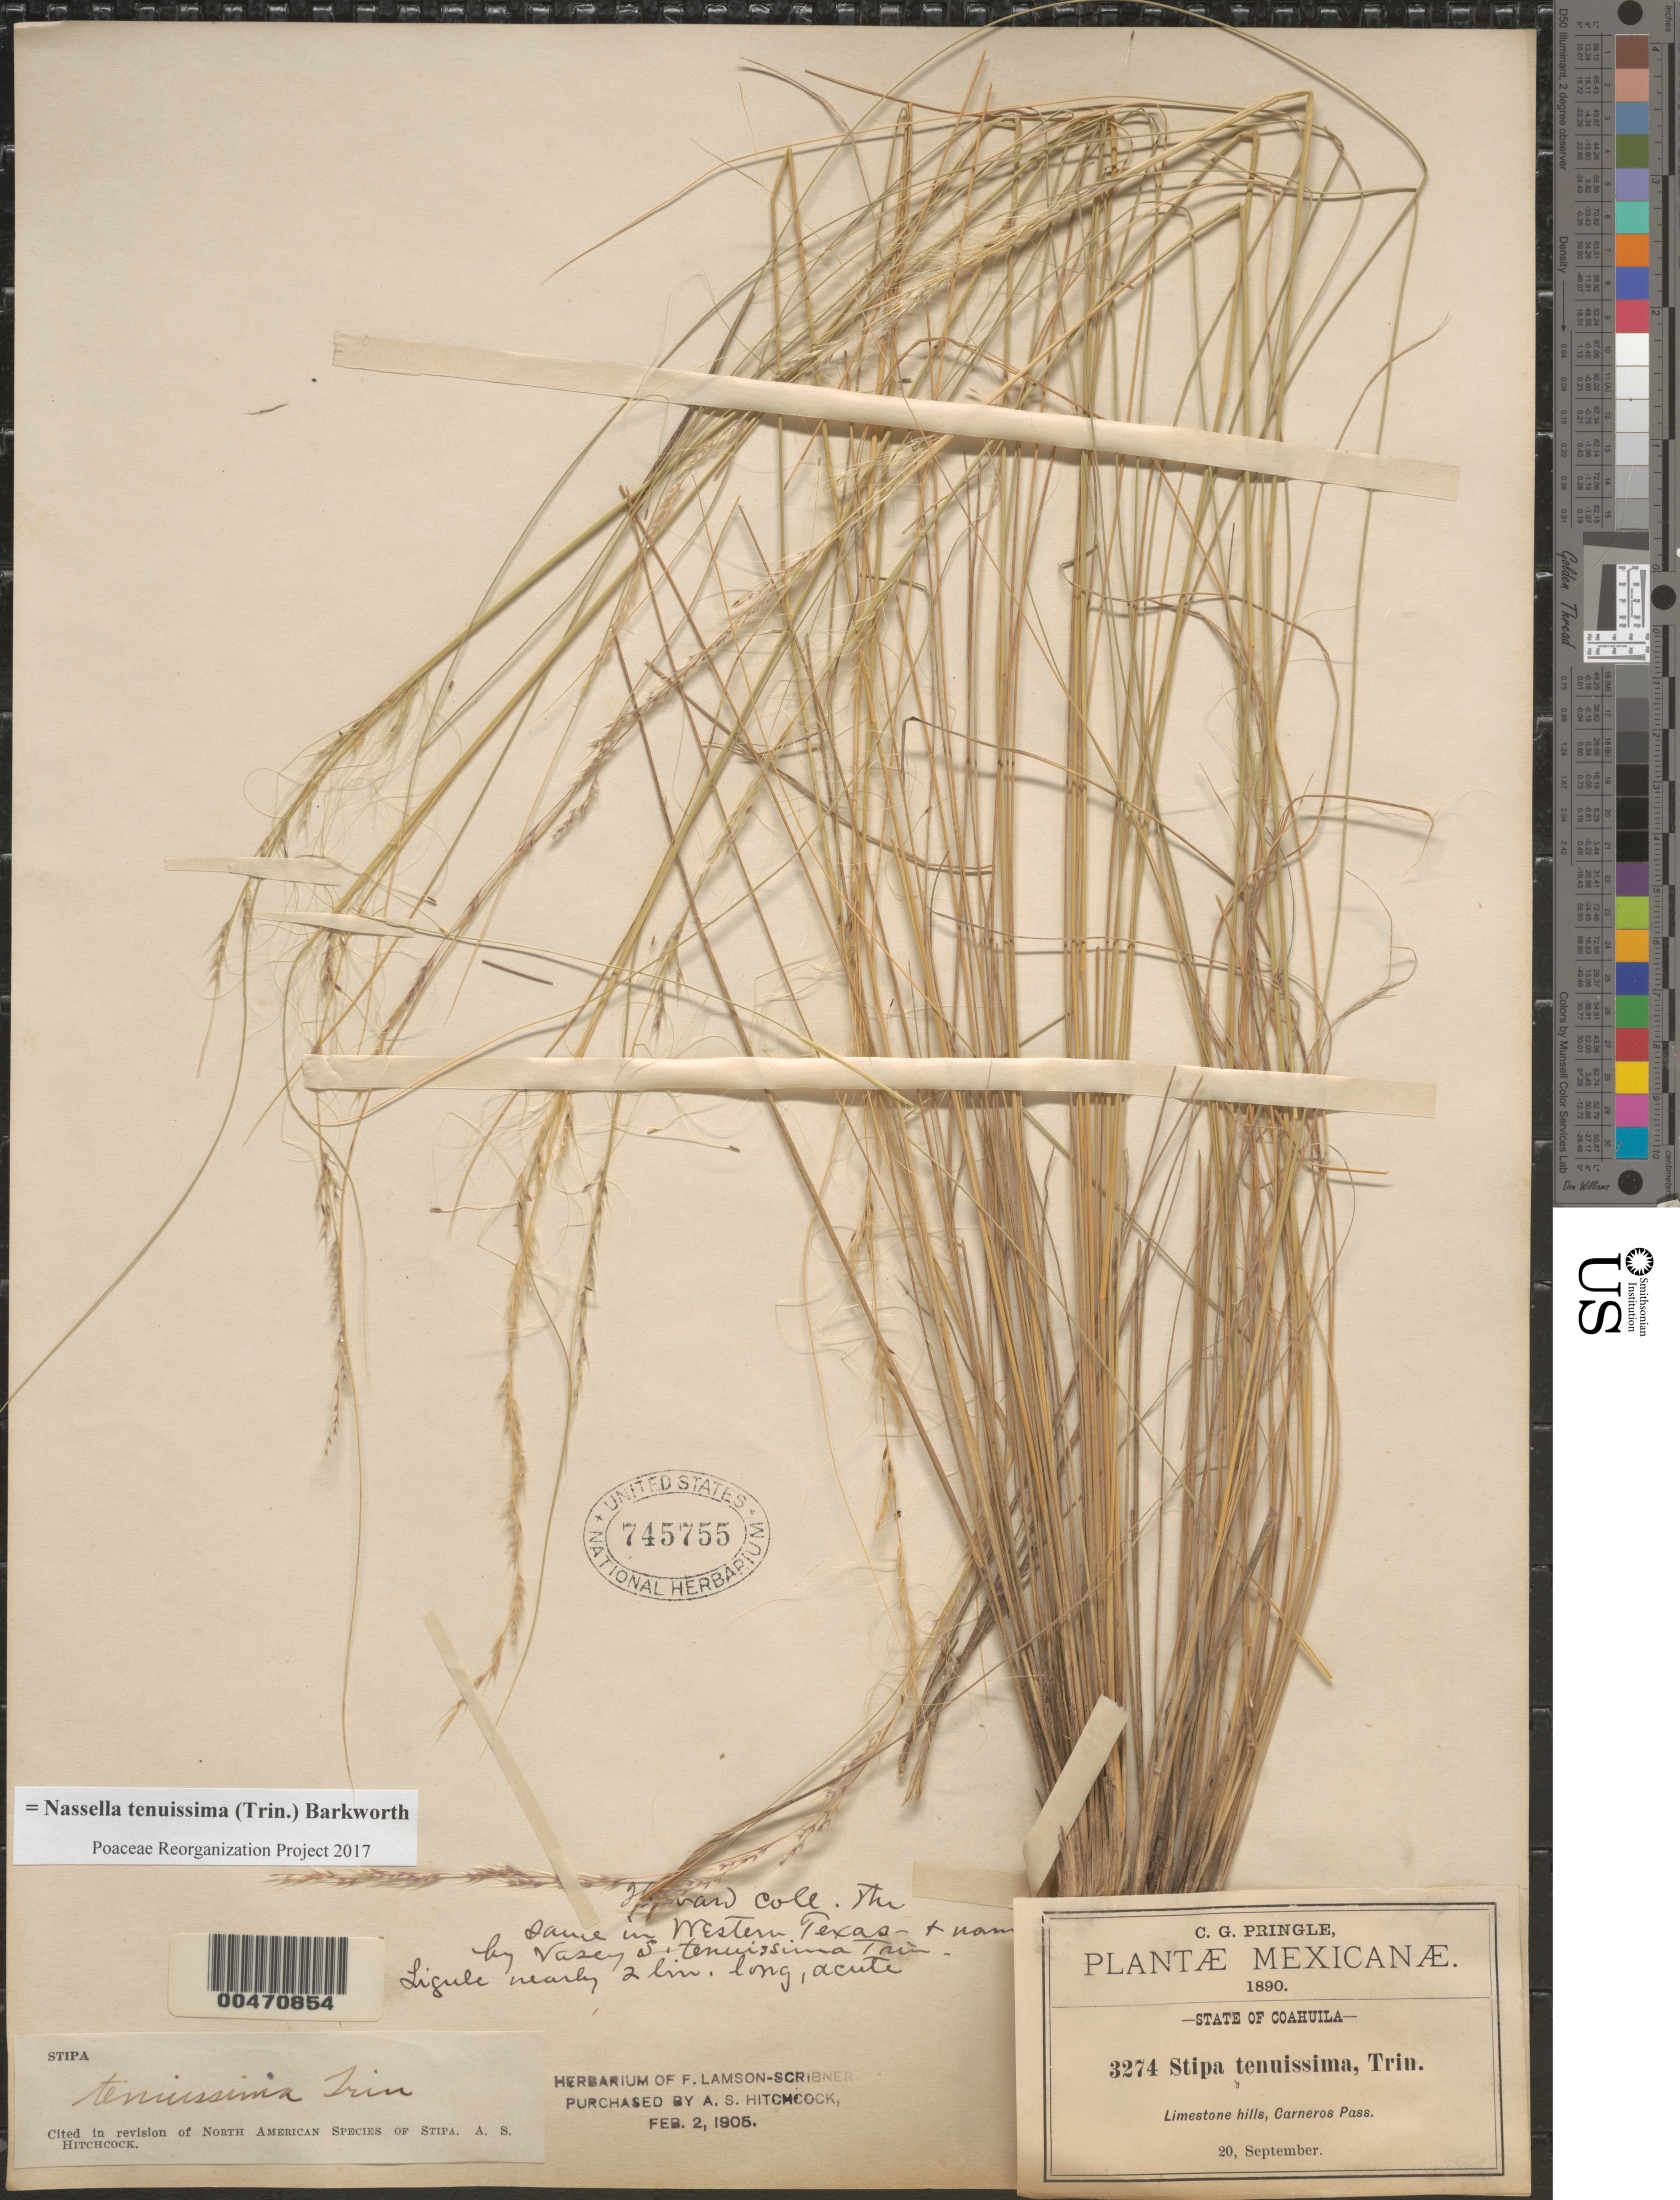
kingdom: Plantae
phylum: Tracheophyta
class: Liliopsida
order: Poales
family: Poaceae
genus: Nassella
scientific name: Nassella tenuissima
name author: (Trin.) Barkworth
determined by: Poaceae Reorganization Project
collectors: C. G. Pringle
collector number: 3274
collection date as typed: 20 Sep 1890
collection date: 1890-09-20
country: Mexico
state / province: Coahuila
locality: Carneros Pass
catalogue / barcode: US 745755